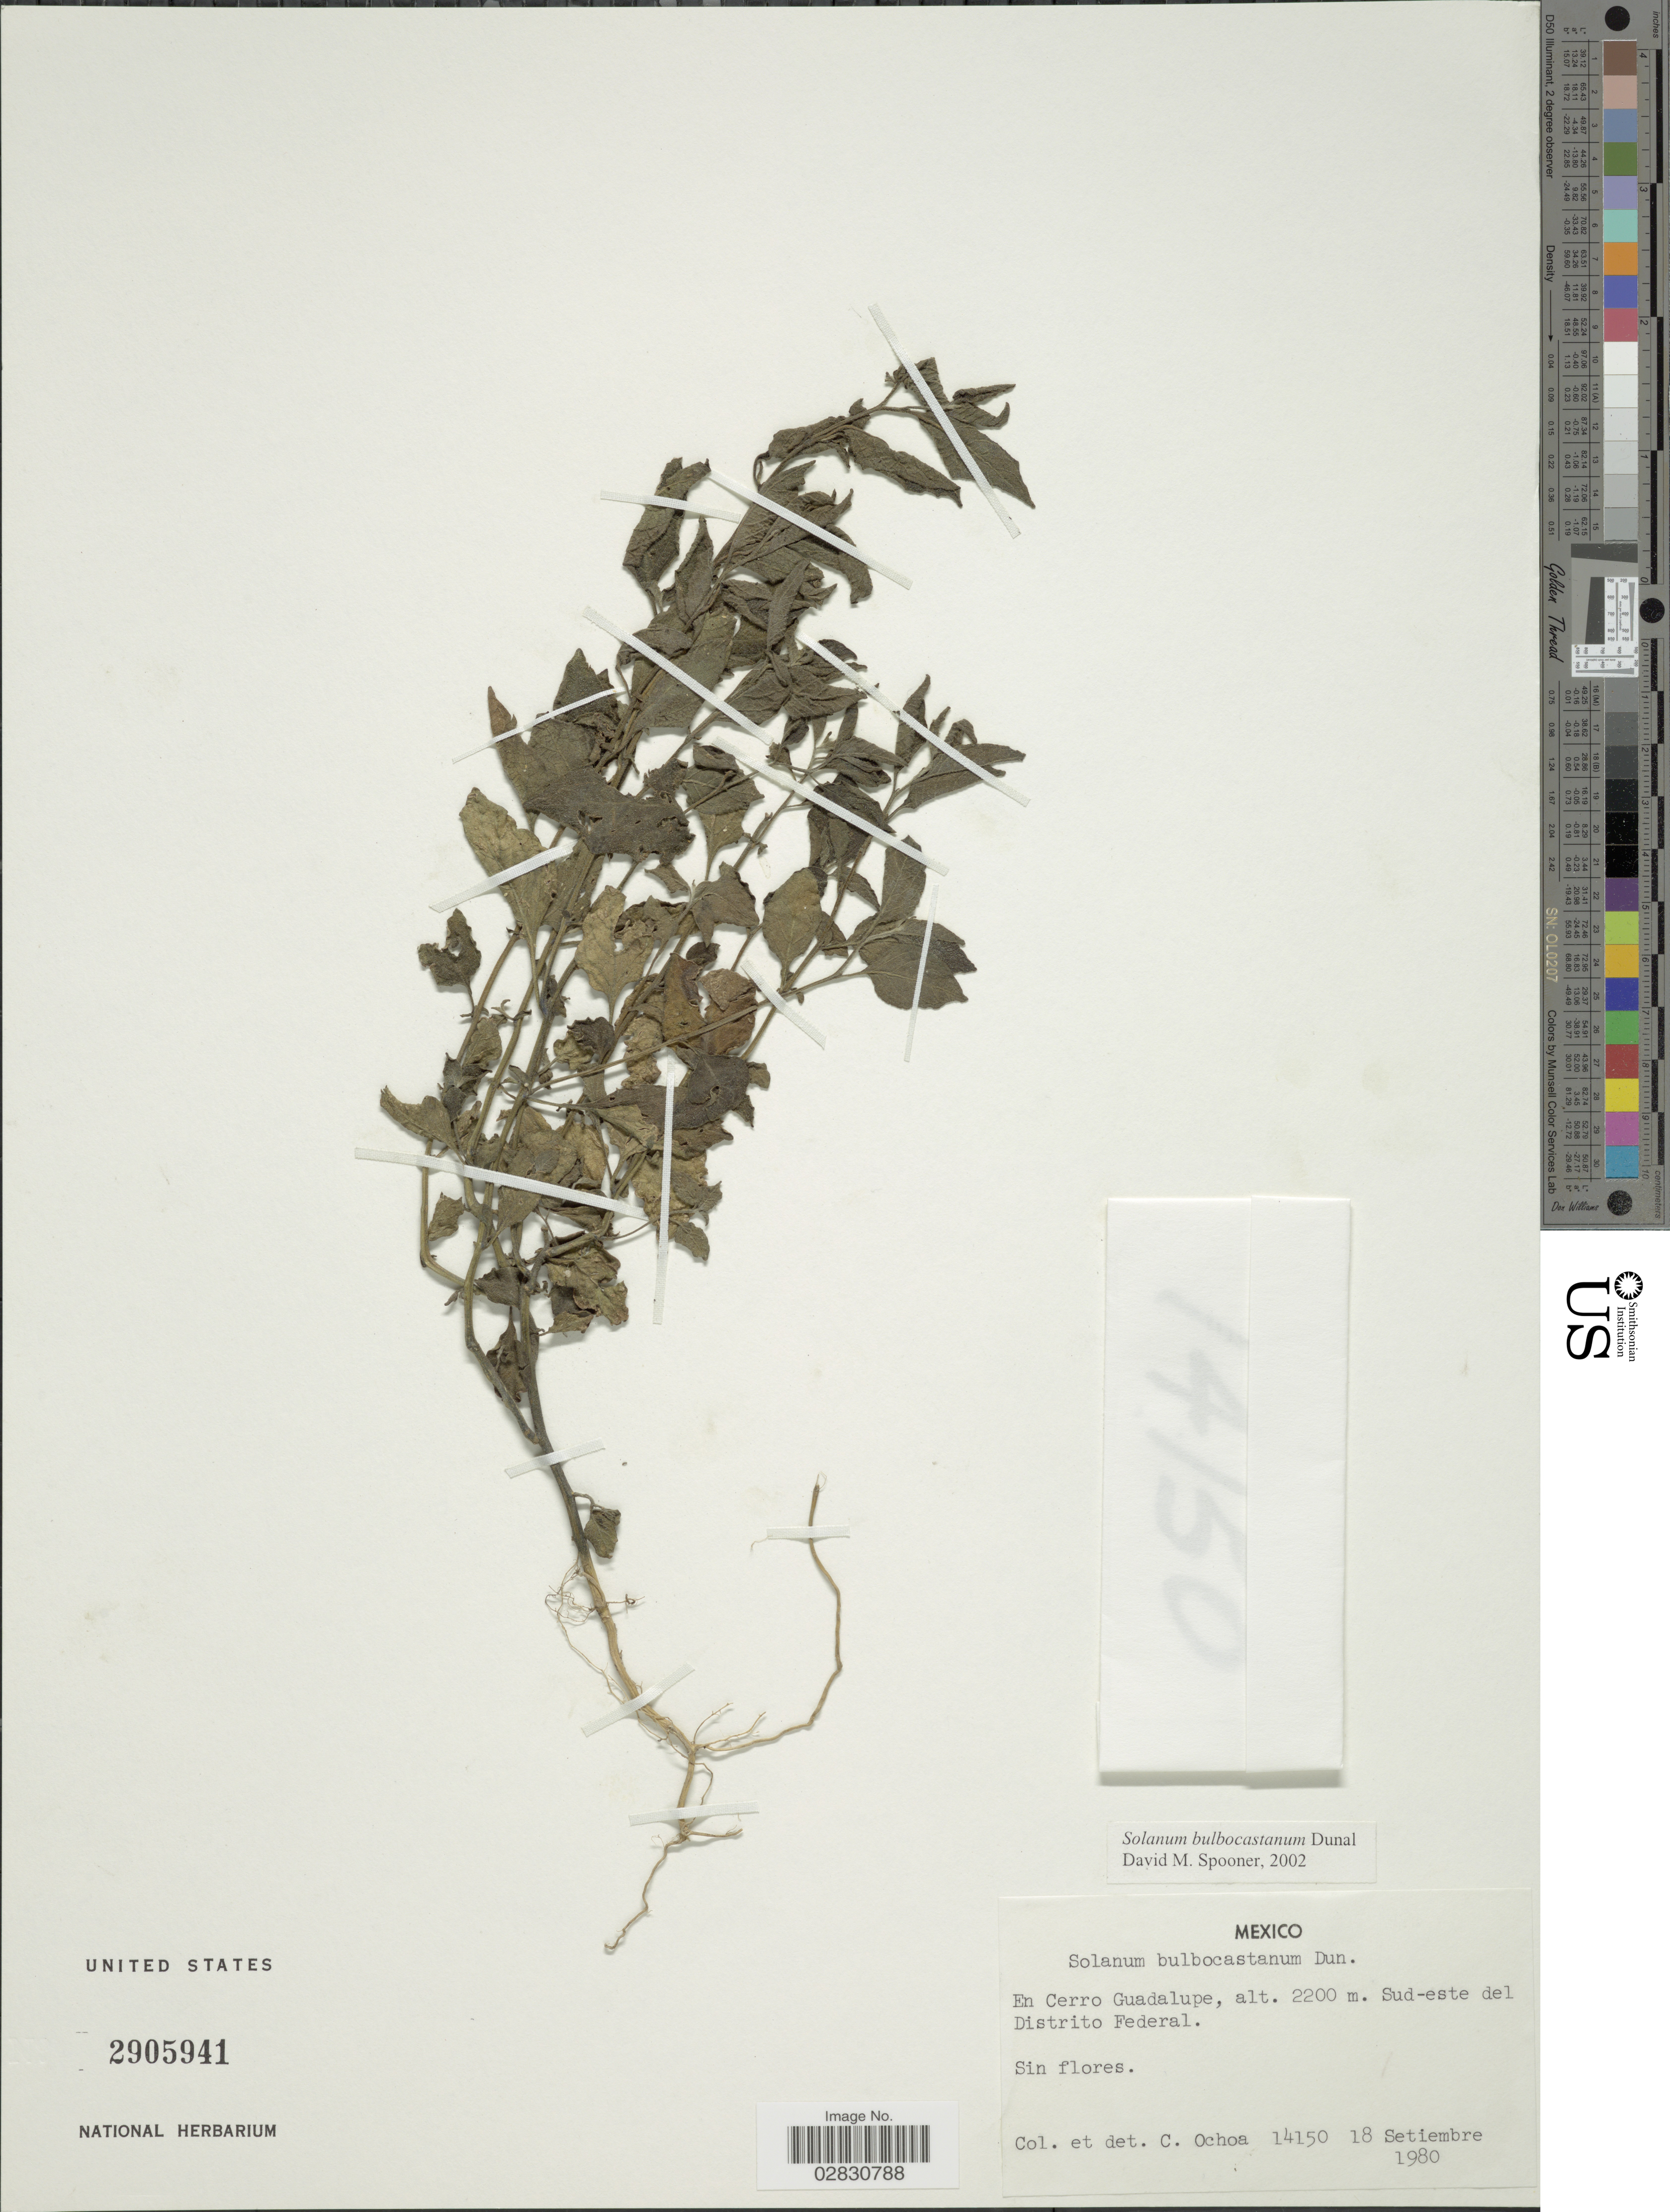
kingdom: Plantae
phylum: Tracheophyta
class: Magnoliopsida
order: Solanales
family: Solanaceae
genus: Solanum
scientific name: Solanum bulbocastanum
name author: Dunal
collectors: C. Ochoa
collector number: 14150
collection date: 1980-09-18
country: Mexico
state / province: Distrito Federal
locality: En Cerro Guadalupe, Sud-este del Distrito Federal.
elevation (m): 2200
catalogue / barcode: US 2905941